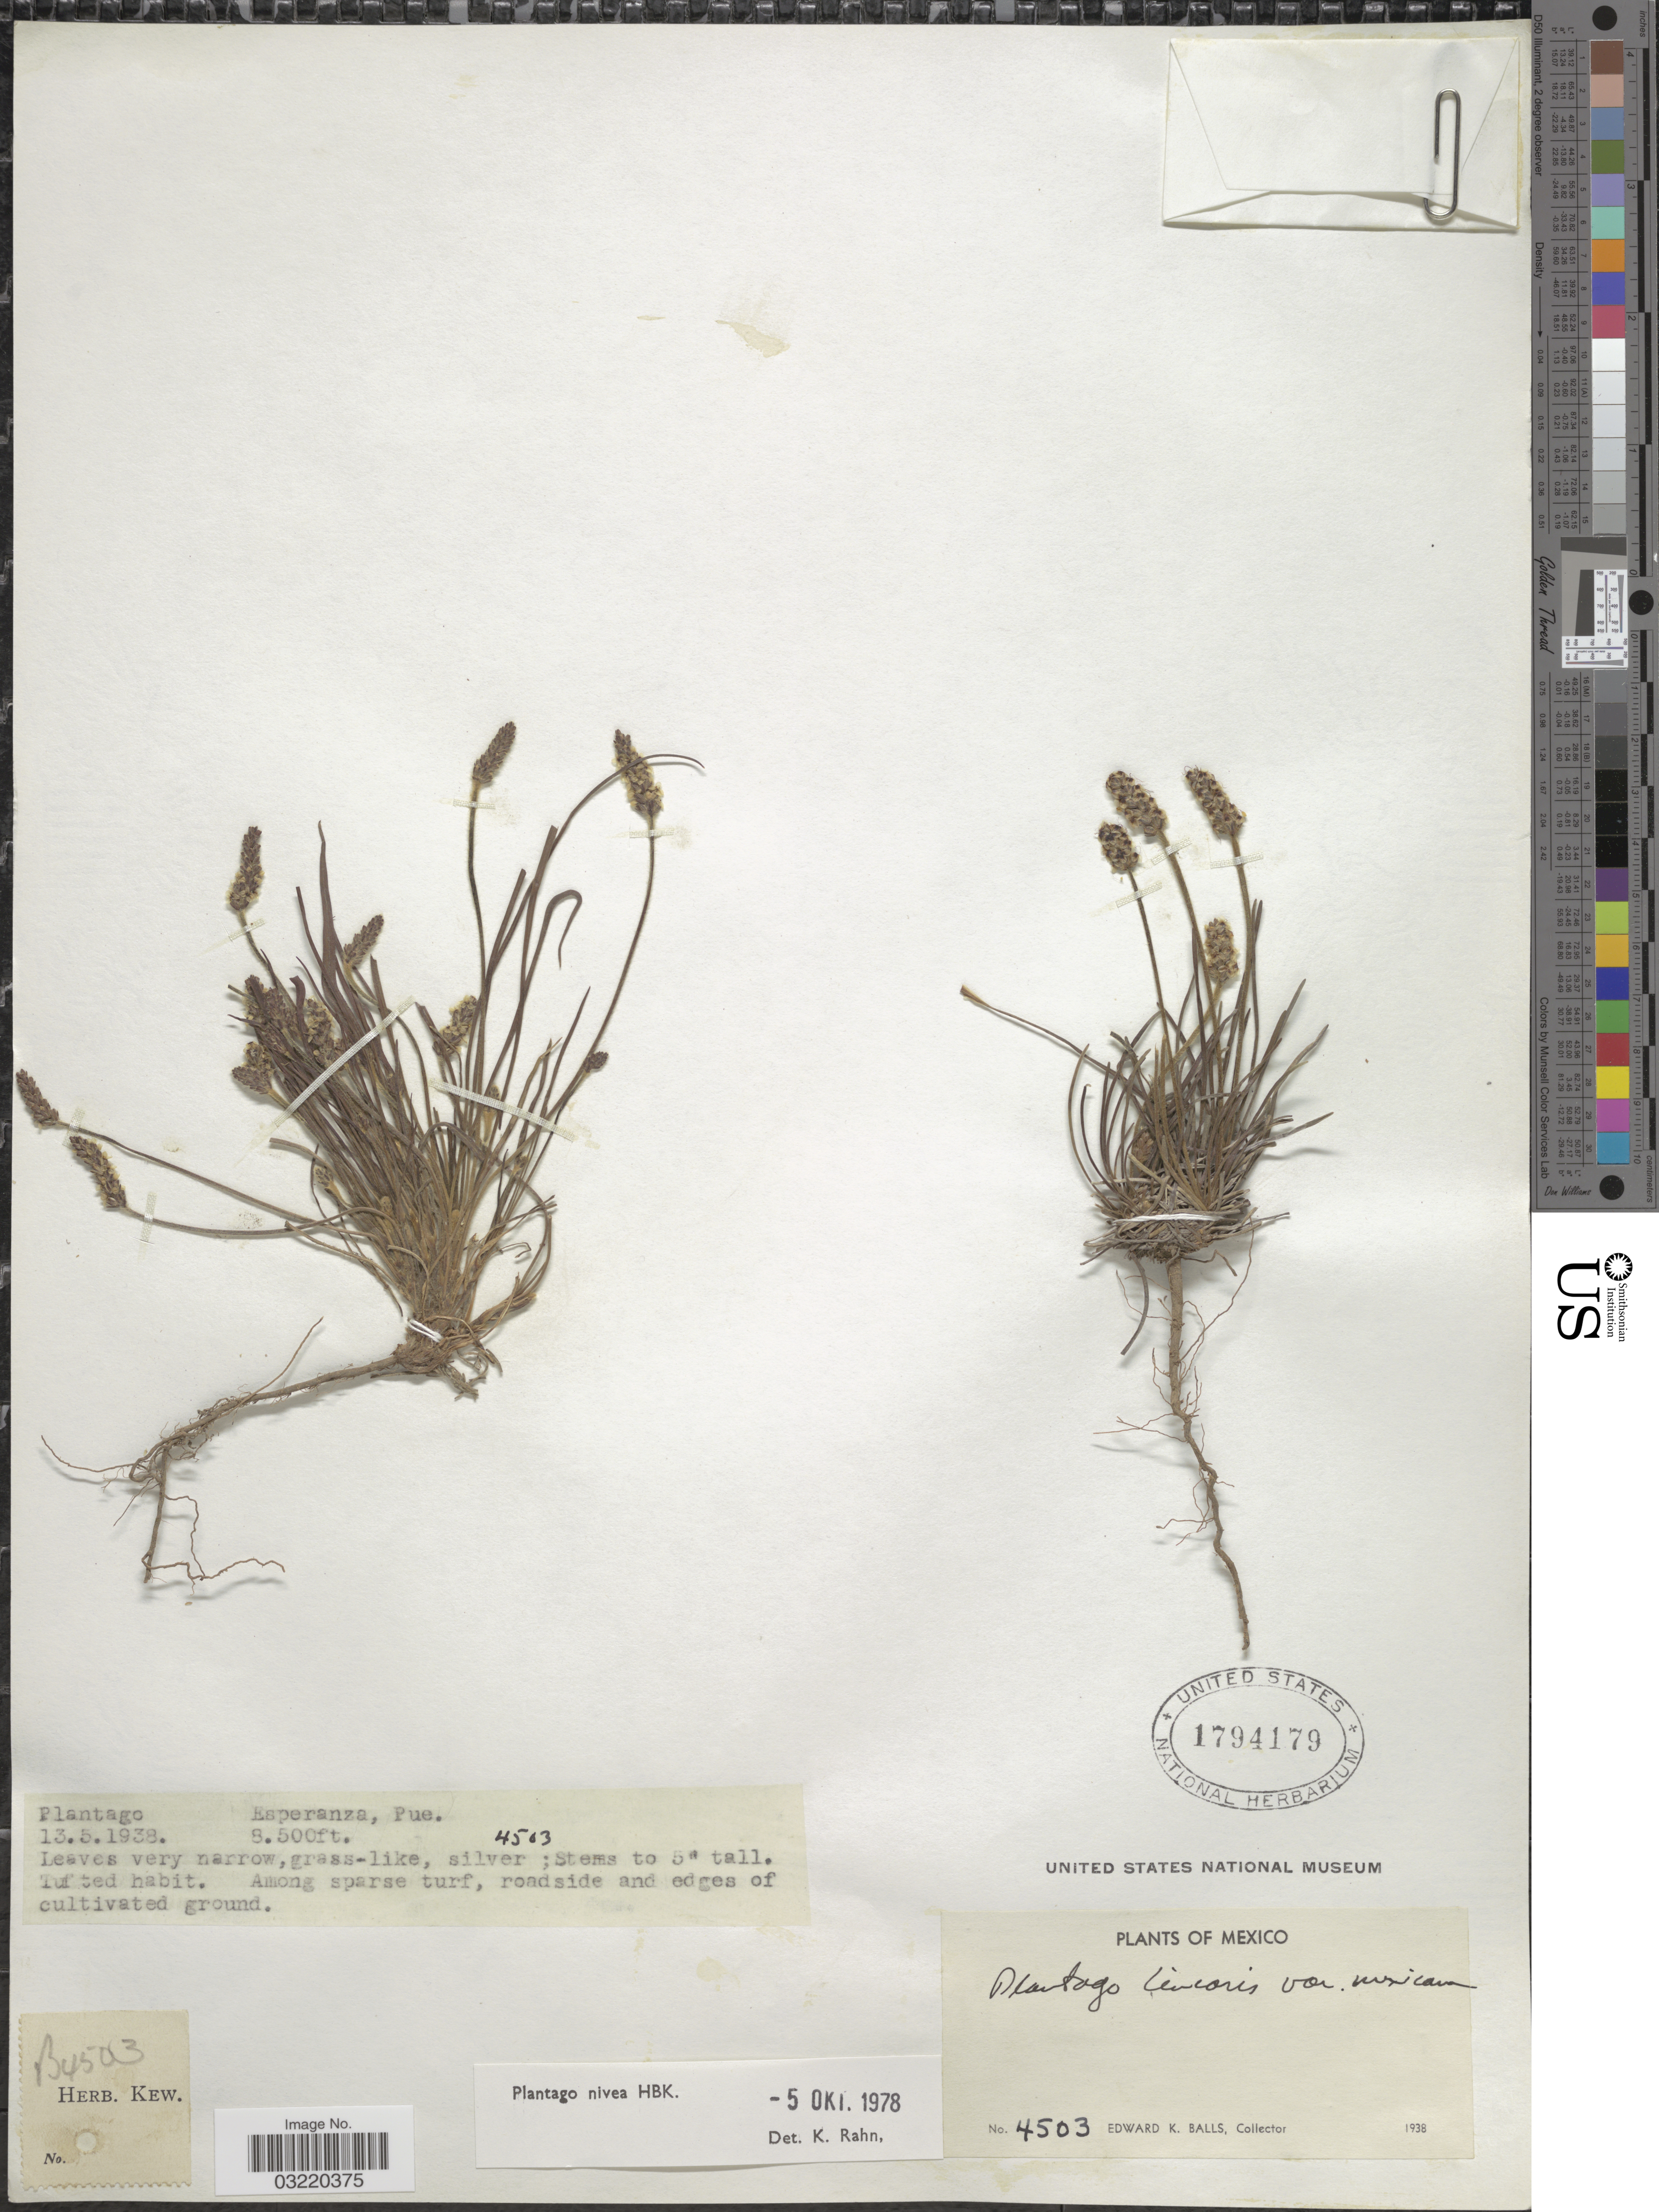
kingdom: Plantae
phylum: Tracheophyta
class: Magnoliopsida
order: Lamiales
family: Plantaginaceae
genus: Plantago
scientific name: Plantago nivea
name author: Kunth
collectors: E. K. Balls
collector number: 4503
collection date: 1938-05-13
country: Mexico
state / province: Puebla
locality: Esperanza, Pue.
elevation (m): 2591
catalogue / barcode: US 1794179